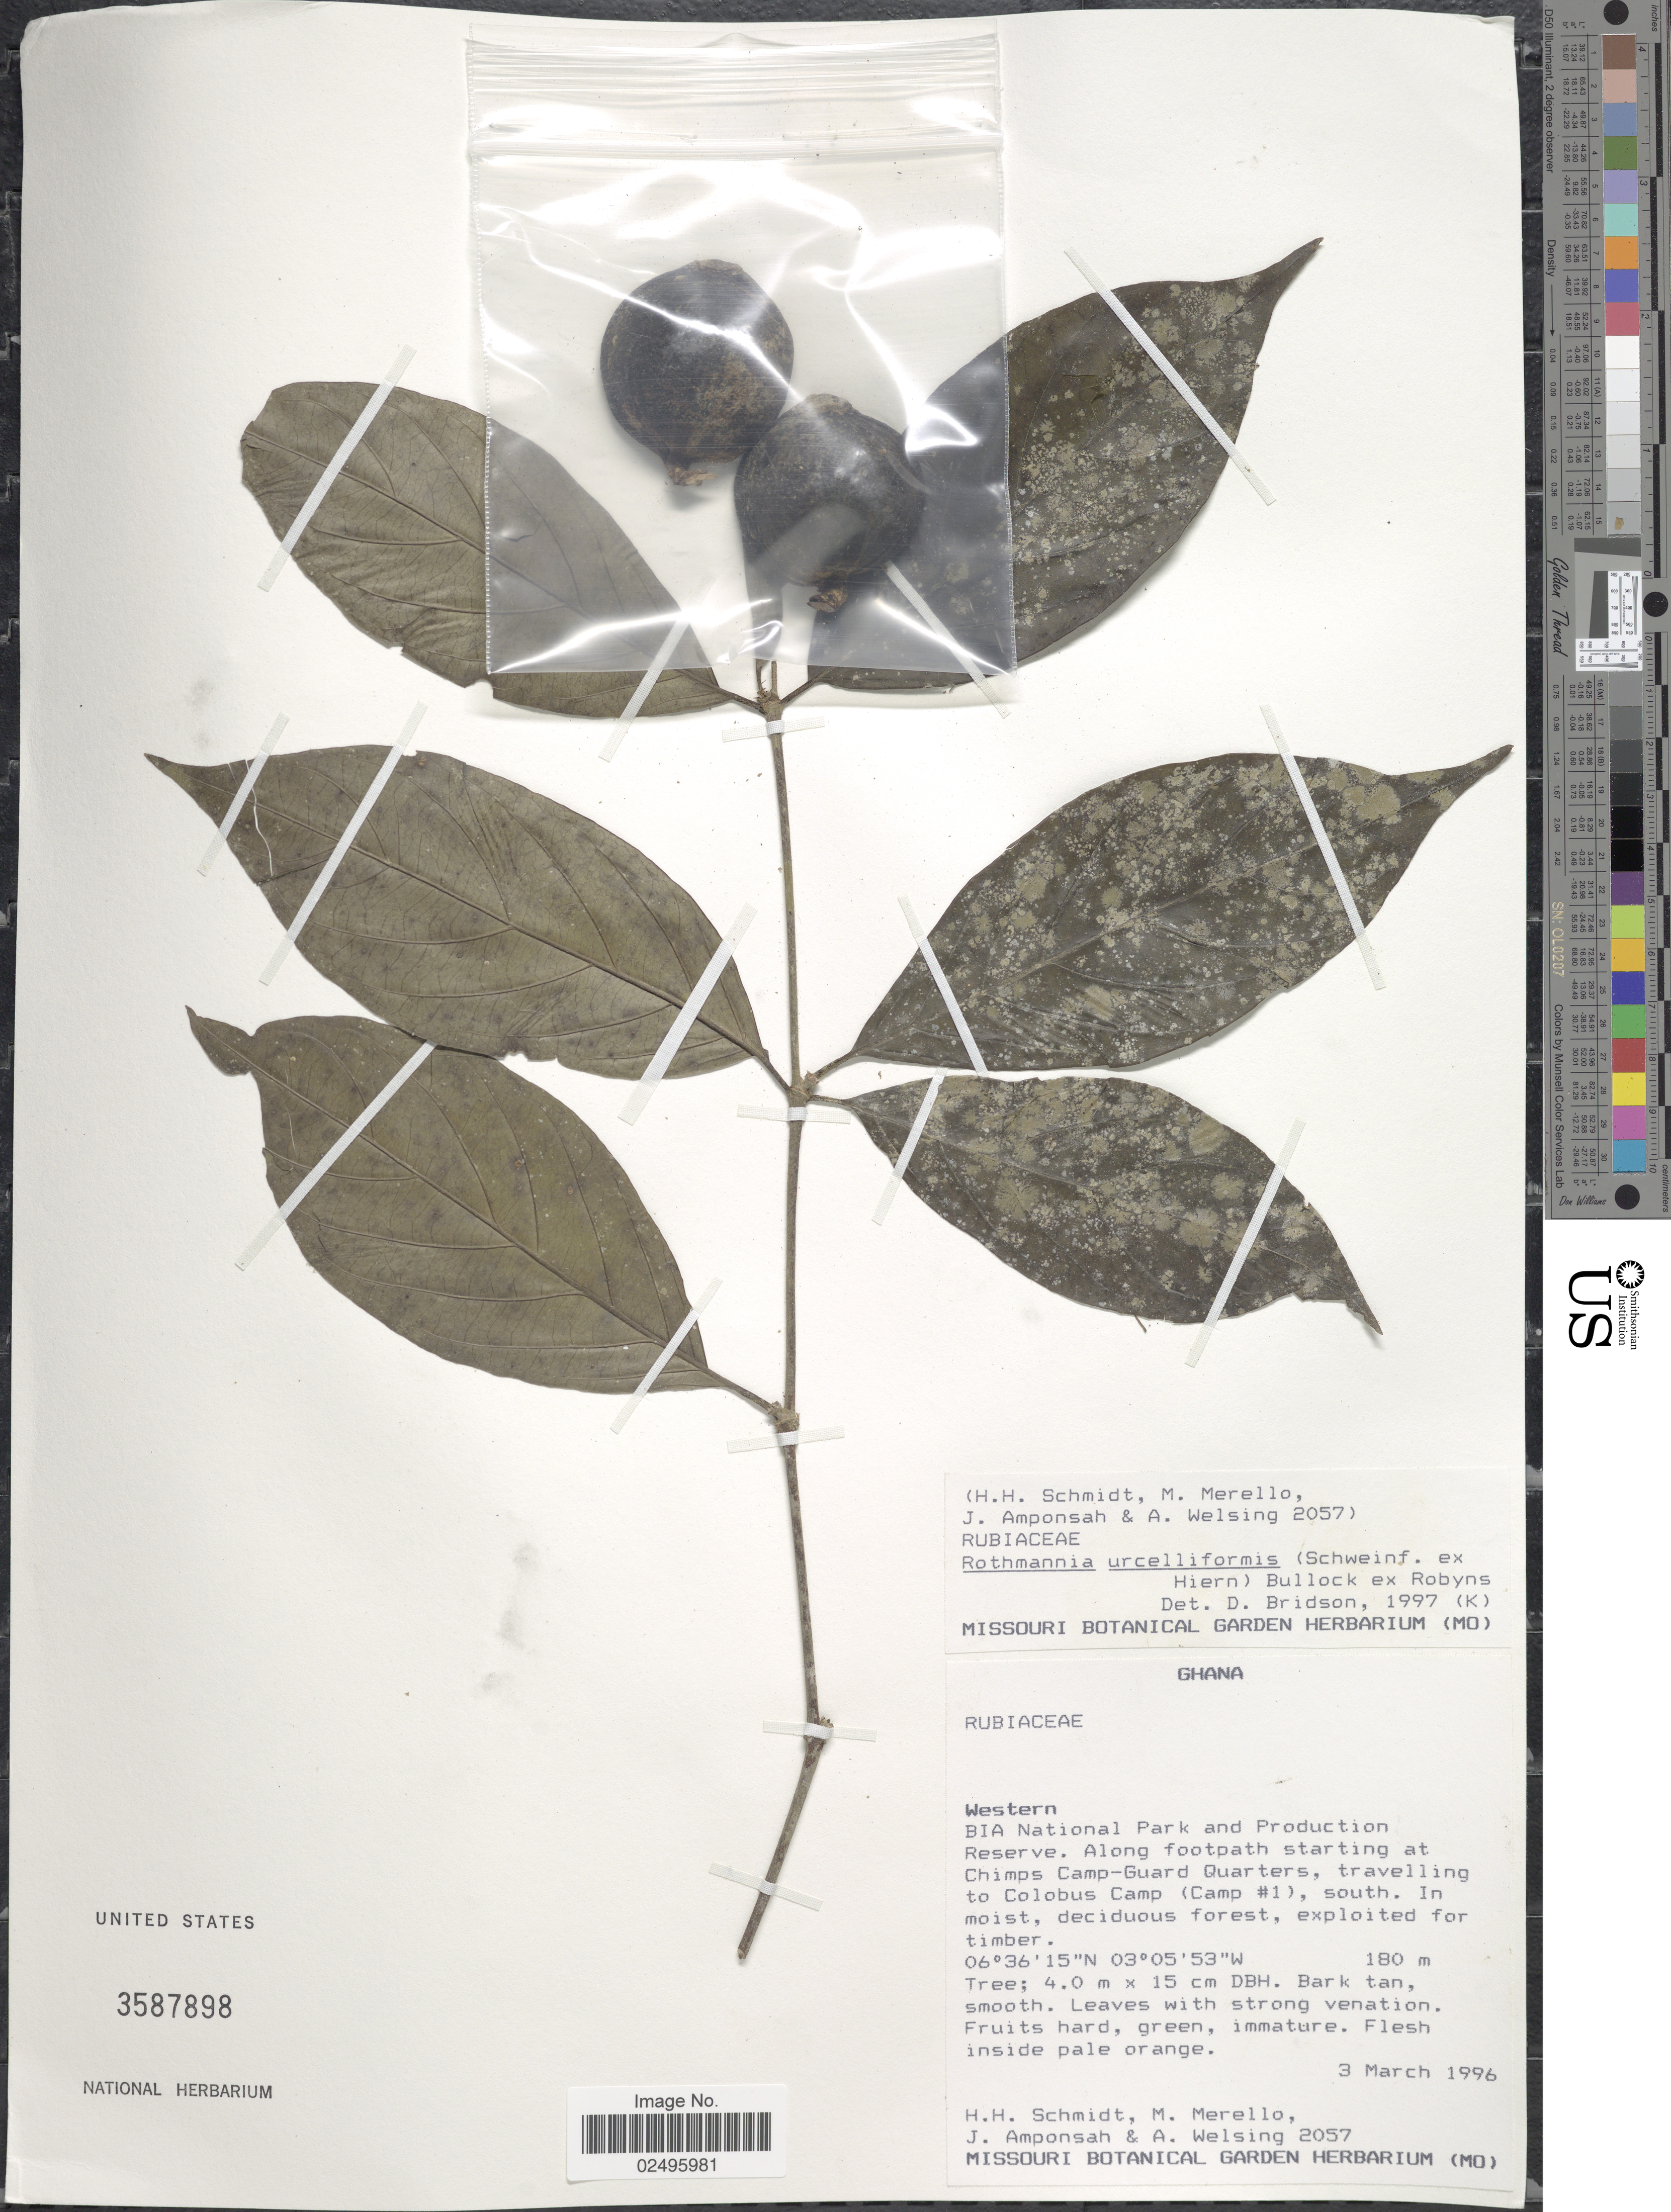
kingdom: Plantae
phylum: Tracheophyta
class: Magnoliopsida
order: Gentianales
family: Rubiaceae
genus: Rothmannia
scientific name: Rothmannia urcelliformis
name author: (Hiern) Bullock ex Robyns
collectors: H. H. Schmidt, M. Merello, J. Amponsah & A. Welsing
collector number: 2057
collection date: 1996-03-03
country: Ghana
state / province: Western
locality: BIA National Park and Production Reserve. Along footpath starting at Chimps Camp-Guard Quarters, travelling to Colobus Camp (Camp # 1), south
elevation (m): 180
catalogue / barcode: US 3587898